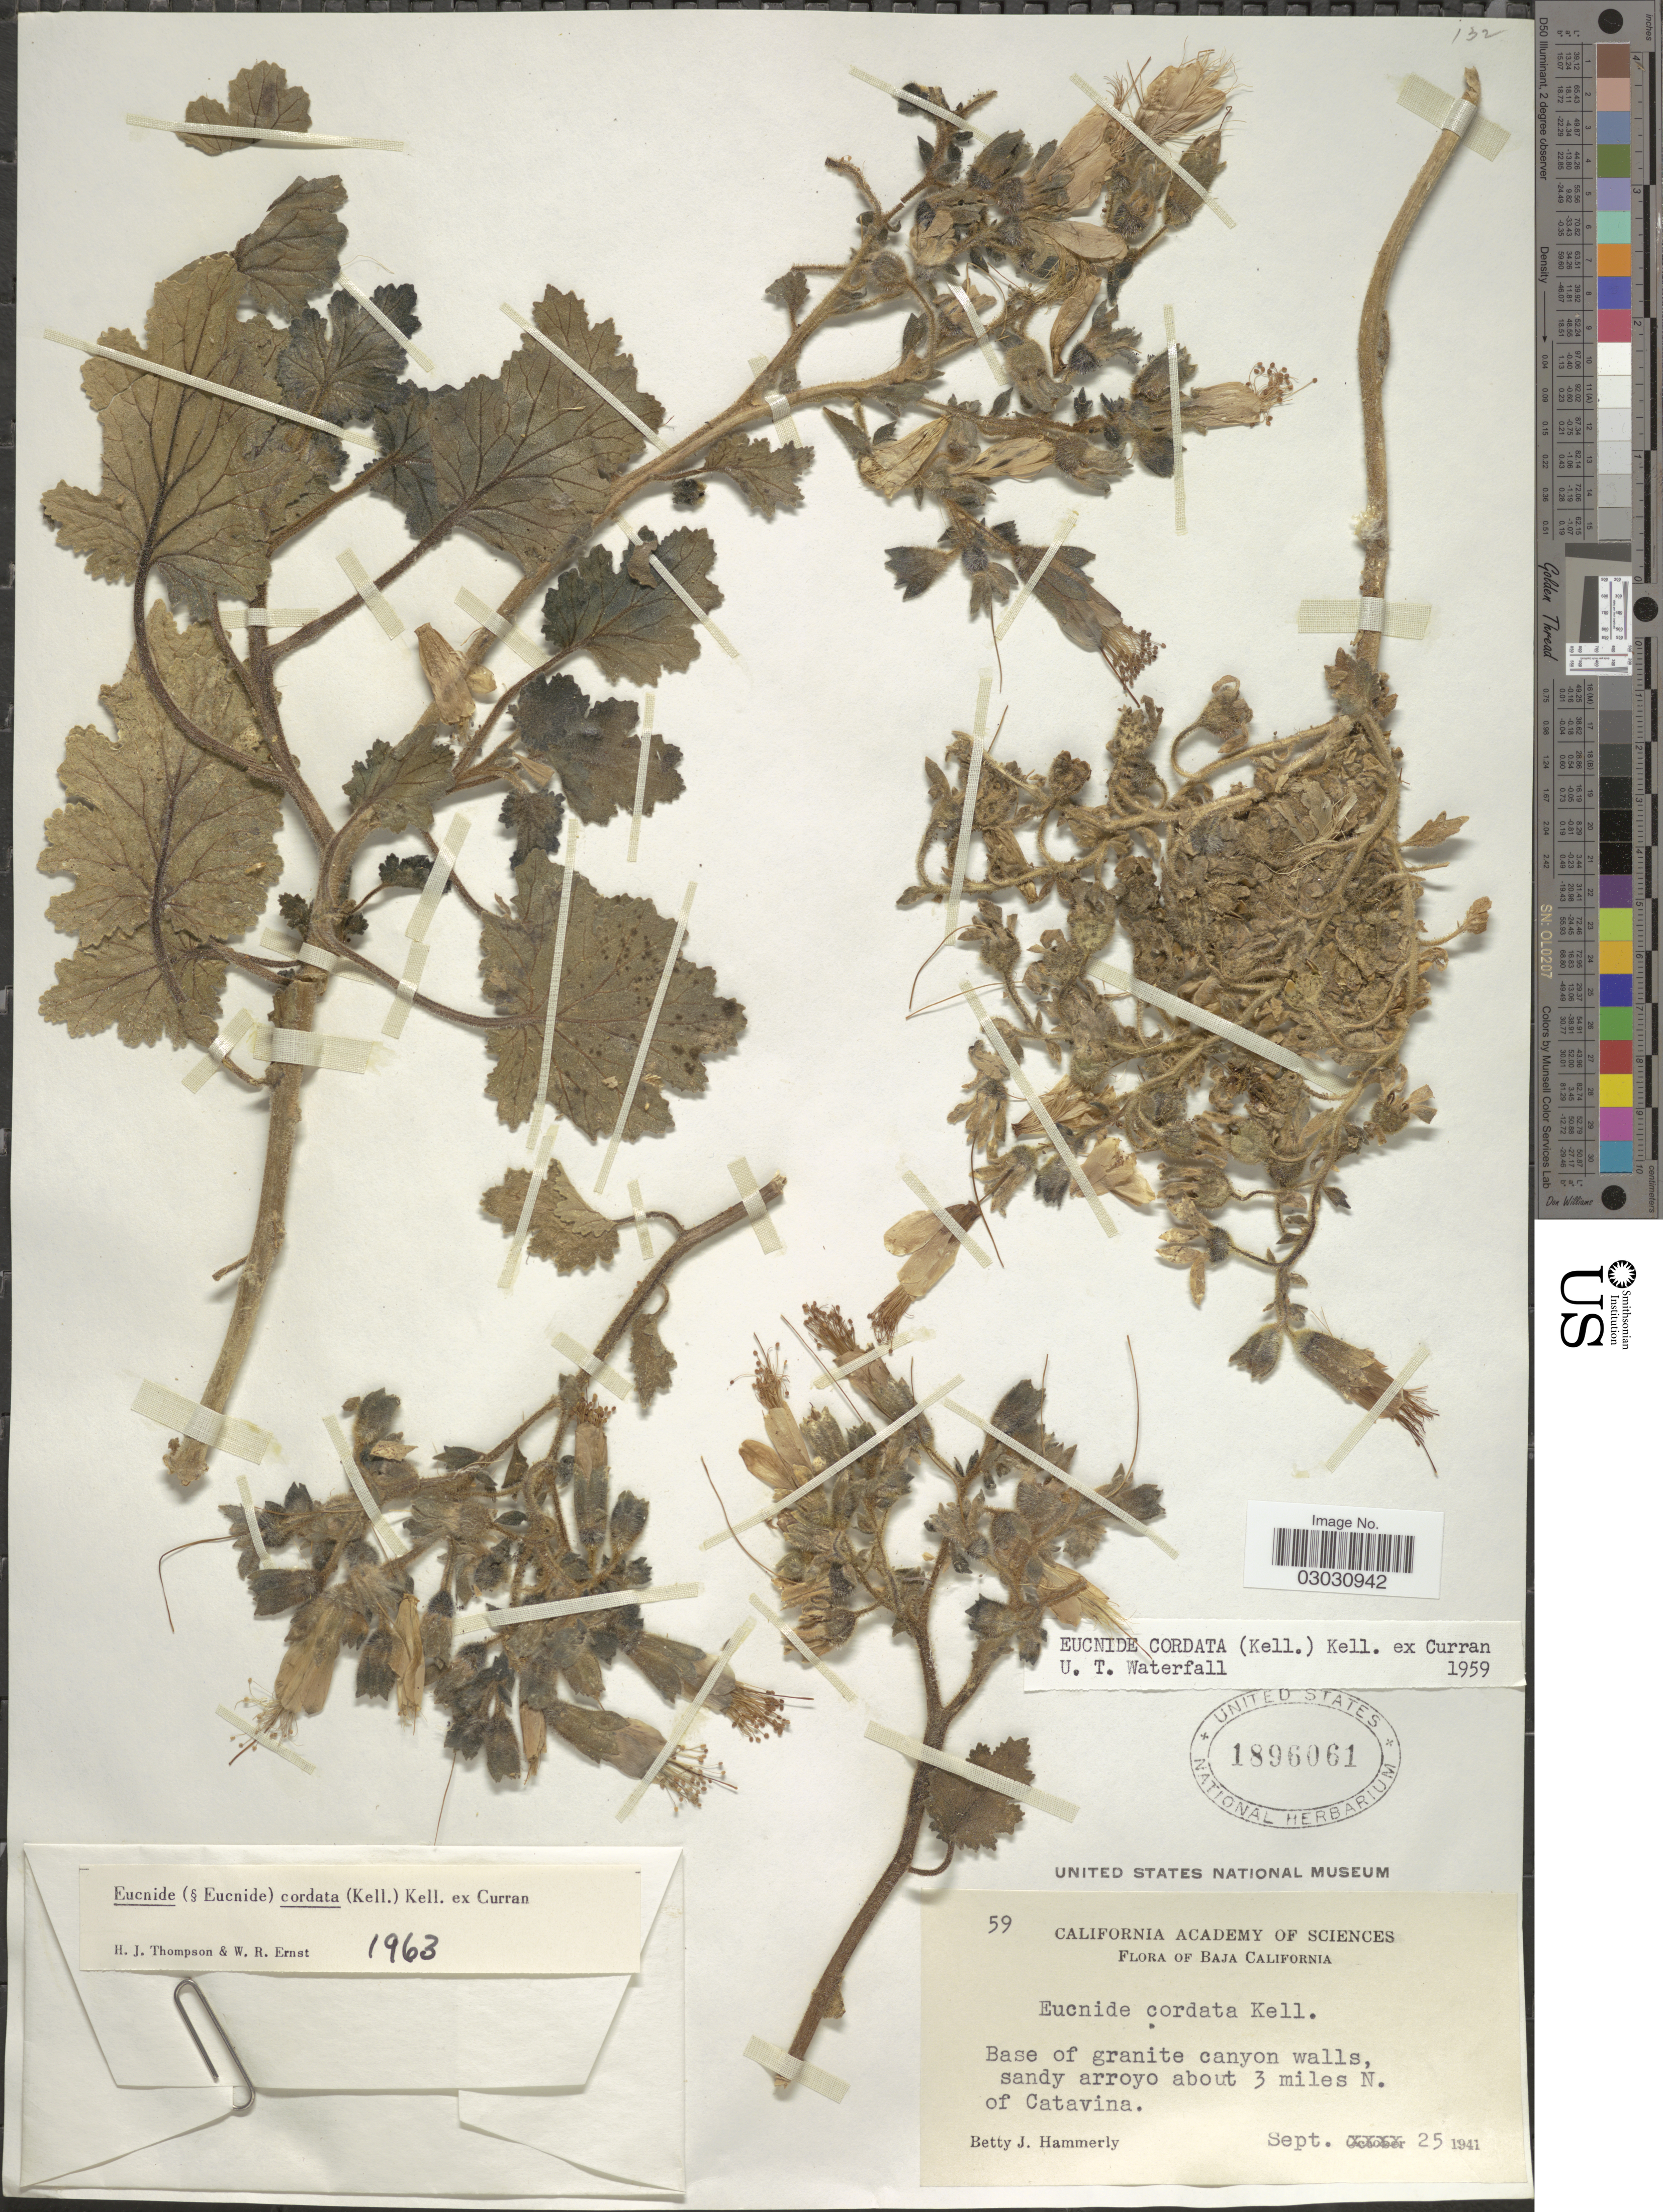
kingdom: Plantae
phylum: Tracheophyta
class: Magnoliopsida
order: Cornales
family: Loasaceae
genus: Eucnide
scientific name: Eucnide cordata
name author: (Kell.) Kellogg ex Curran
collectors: B. J. Hammerly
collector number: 59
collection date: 1941-09-25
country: Mexico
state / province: Baja California Norte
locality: Base of granite canyon walls, sandy arroyo about 3 miles N. of Catavina.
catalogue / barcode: US 1896061